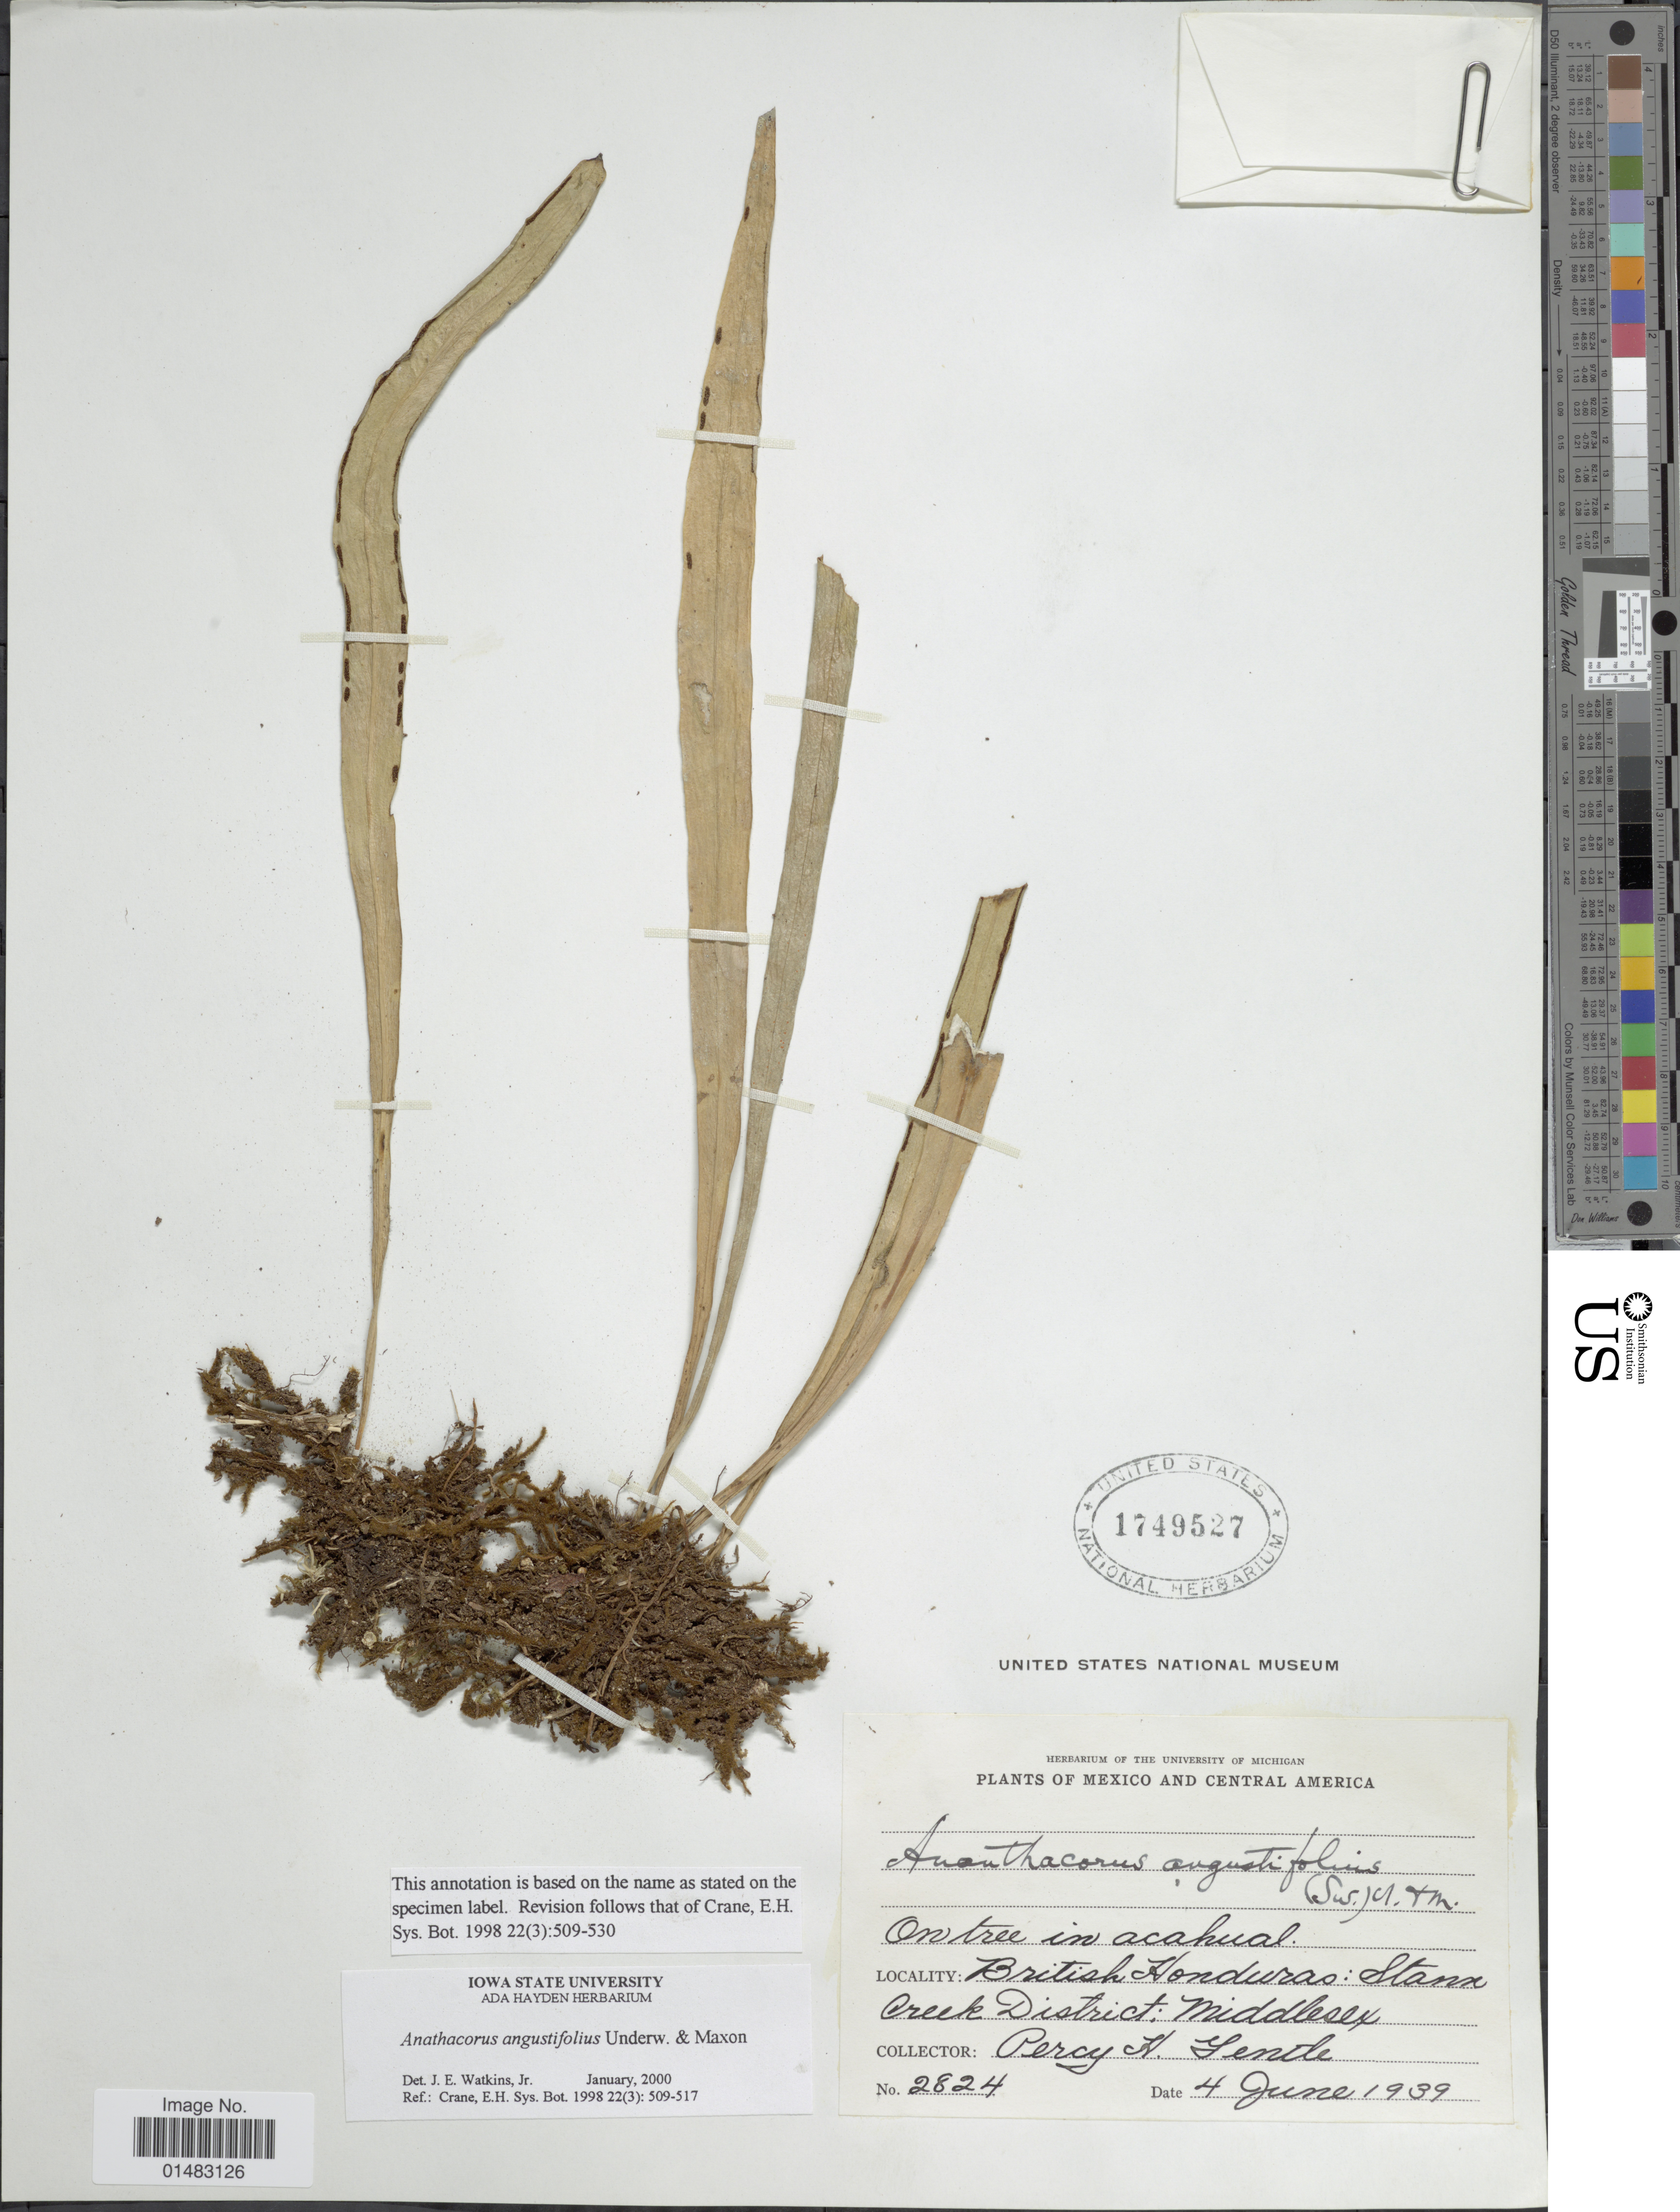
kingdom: Plantae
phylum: Tracheophyta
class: Polypodiopsida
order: Polypodiales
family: Pteridaceae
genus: Ananthacorus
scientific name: Ananthacorus angustifolius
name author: (Sw.) Underw. & Maxon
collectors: P. H. Gentle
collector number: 2824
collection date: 1939-06-04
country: Belize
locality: Stann Creek District: Middlesex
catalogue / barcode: US 1749527